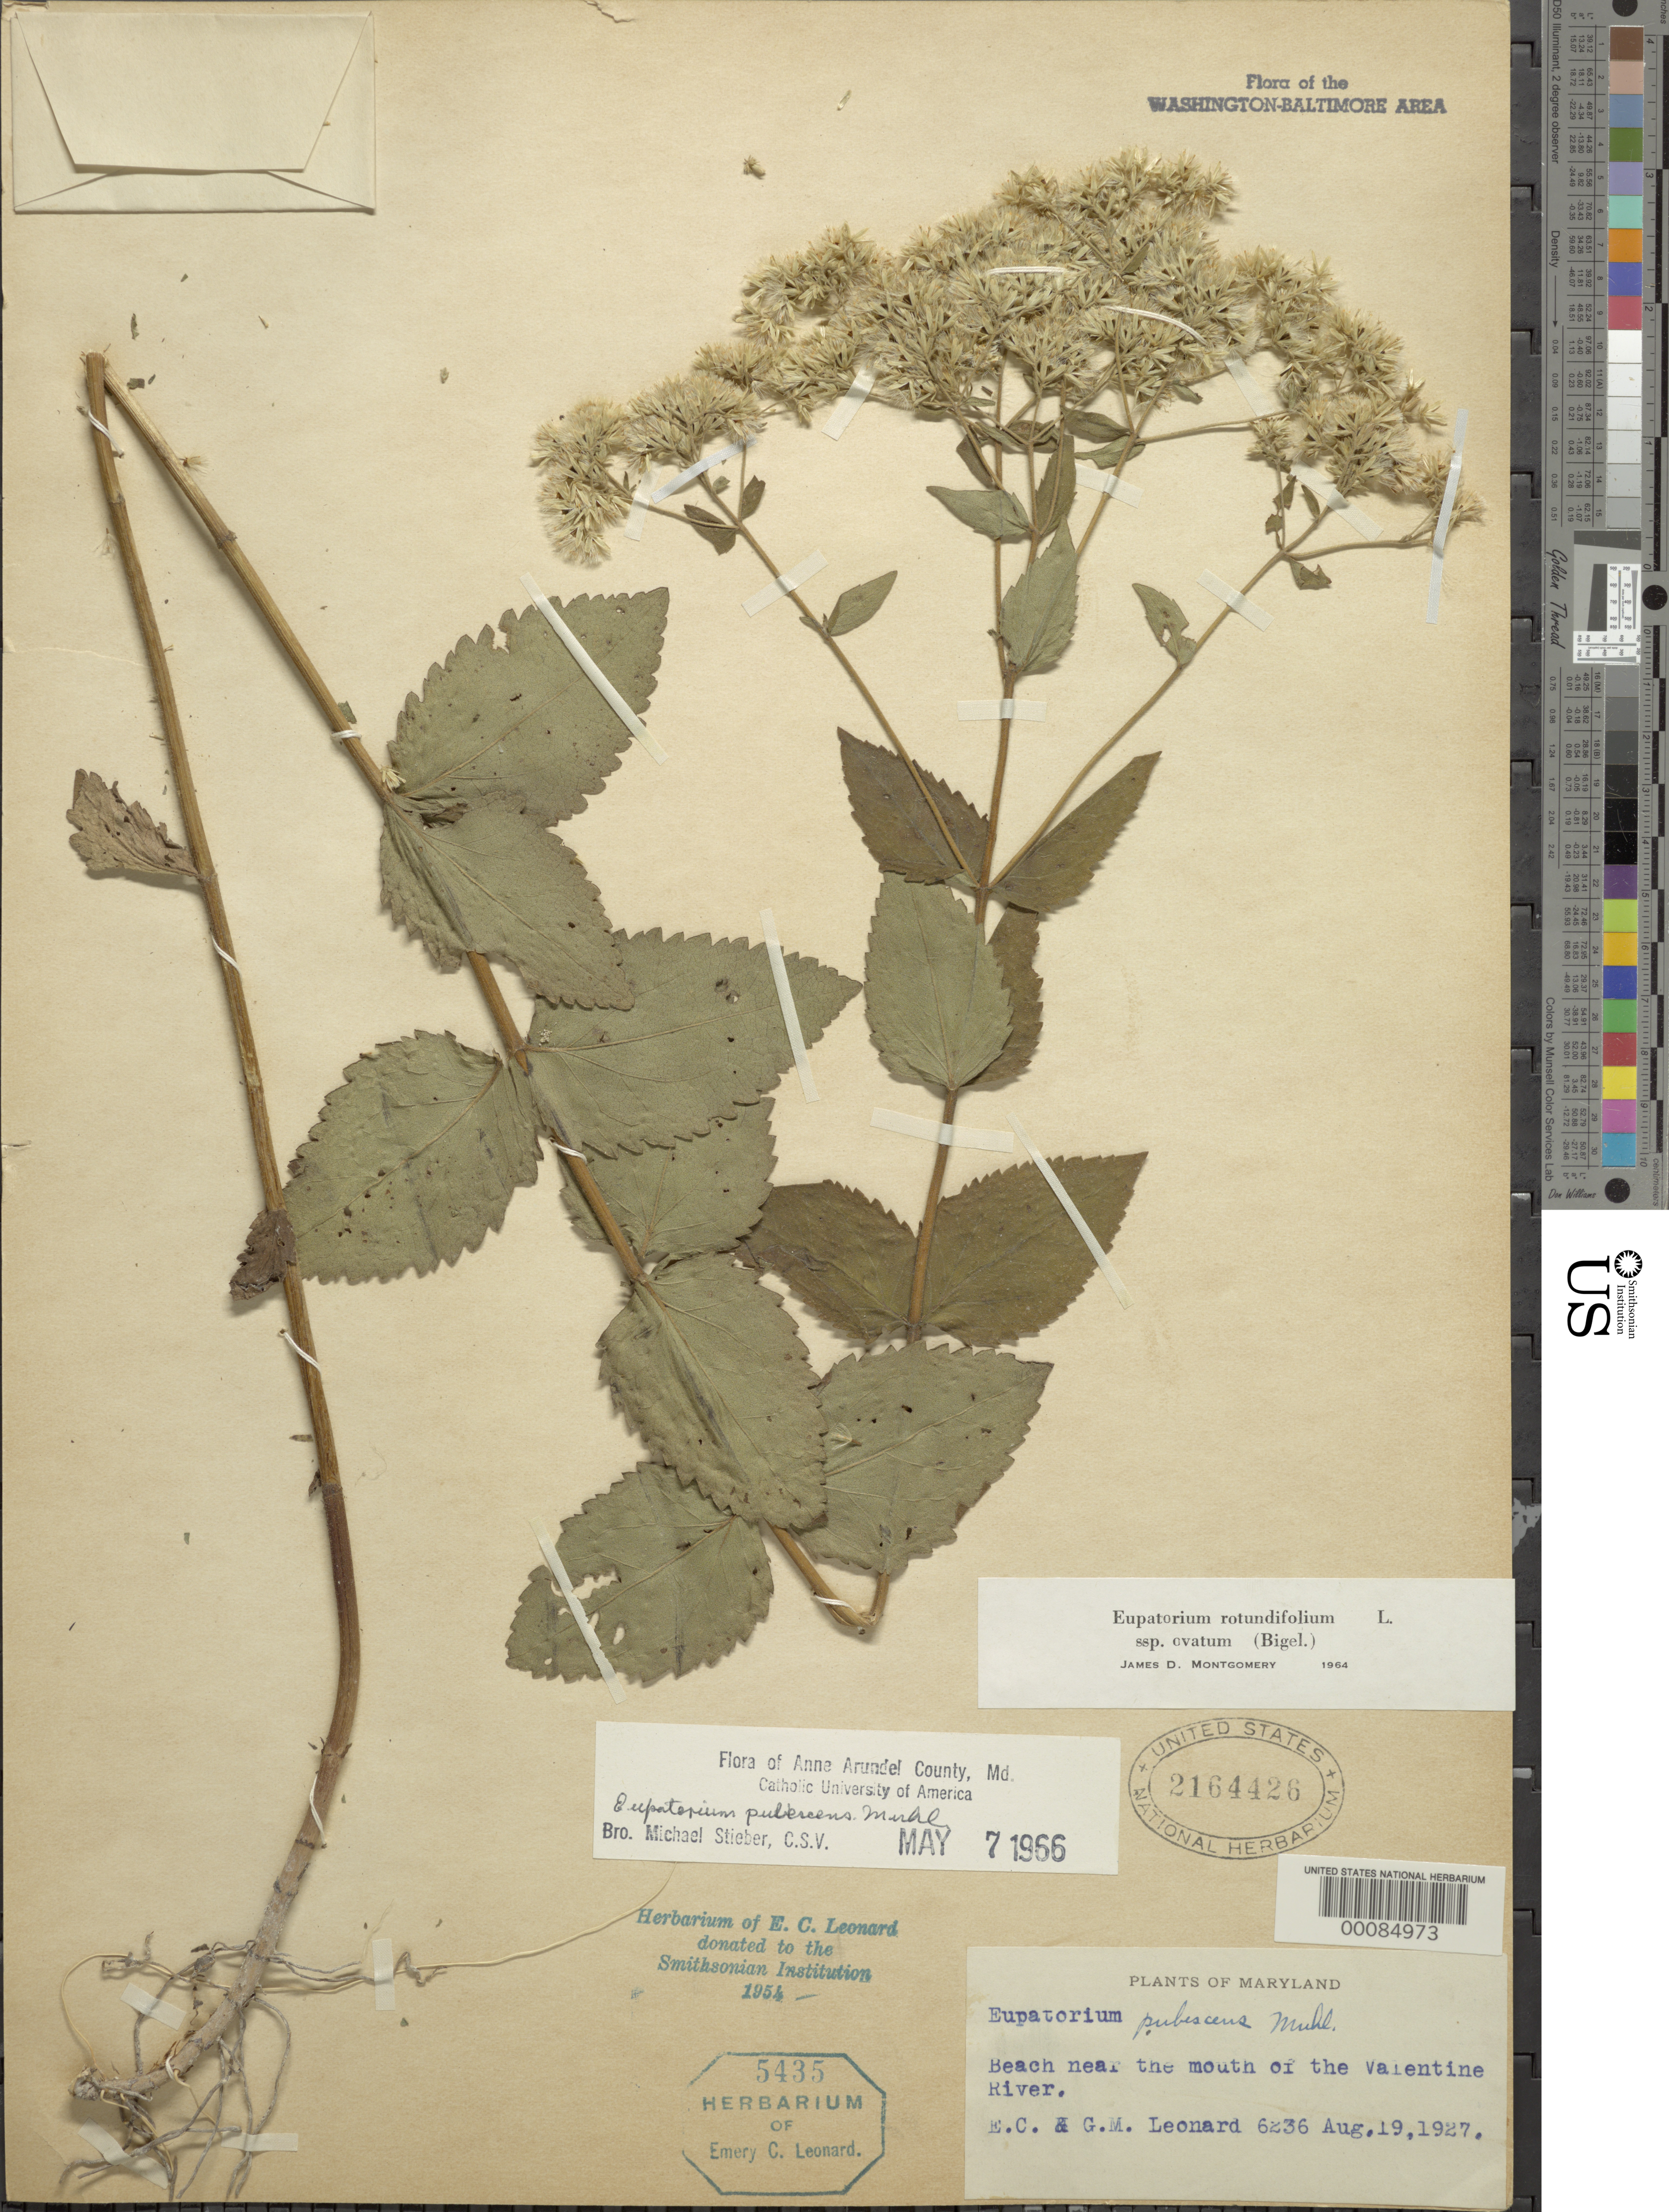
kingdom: Plantae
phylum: Tracheophyta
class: Magnoliopsida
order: Asterales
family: Asteraceae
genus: Eupatorium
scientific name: Eupatorium rotundifolium var. ovatum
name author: (Bigelow) J.D. Montgom. & Fairbrothers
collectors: E. C. Leonard & G. M. Leonard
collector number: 6236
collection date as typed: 19 Aug 1927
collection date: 1927-08-19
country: United States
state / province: Maryland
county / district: Prince George's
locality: Mouth of Valentine River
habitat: Beach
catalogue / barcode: US 2164426